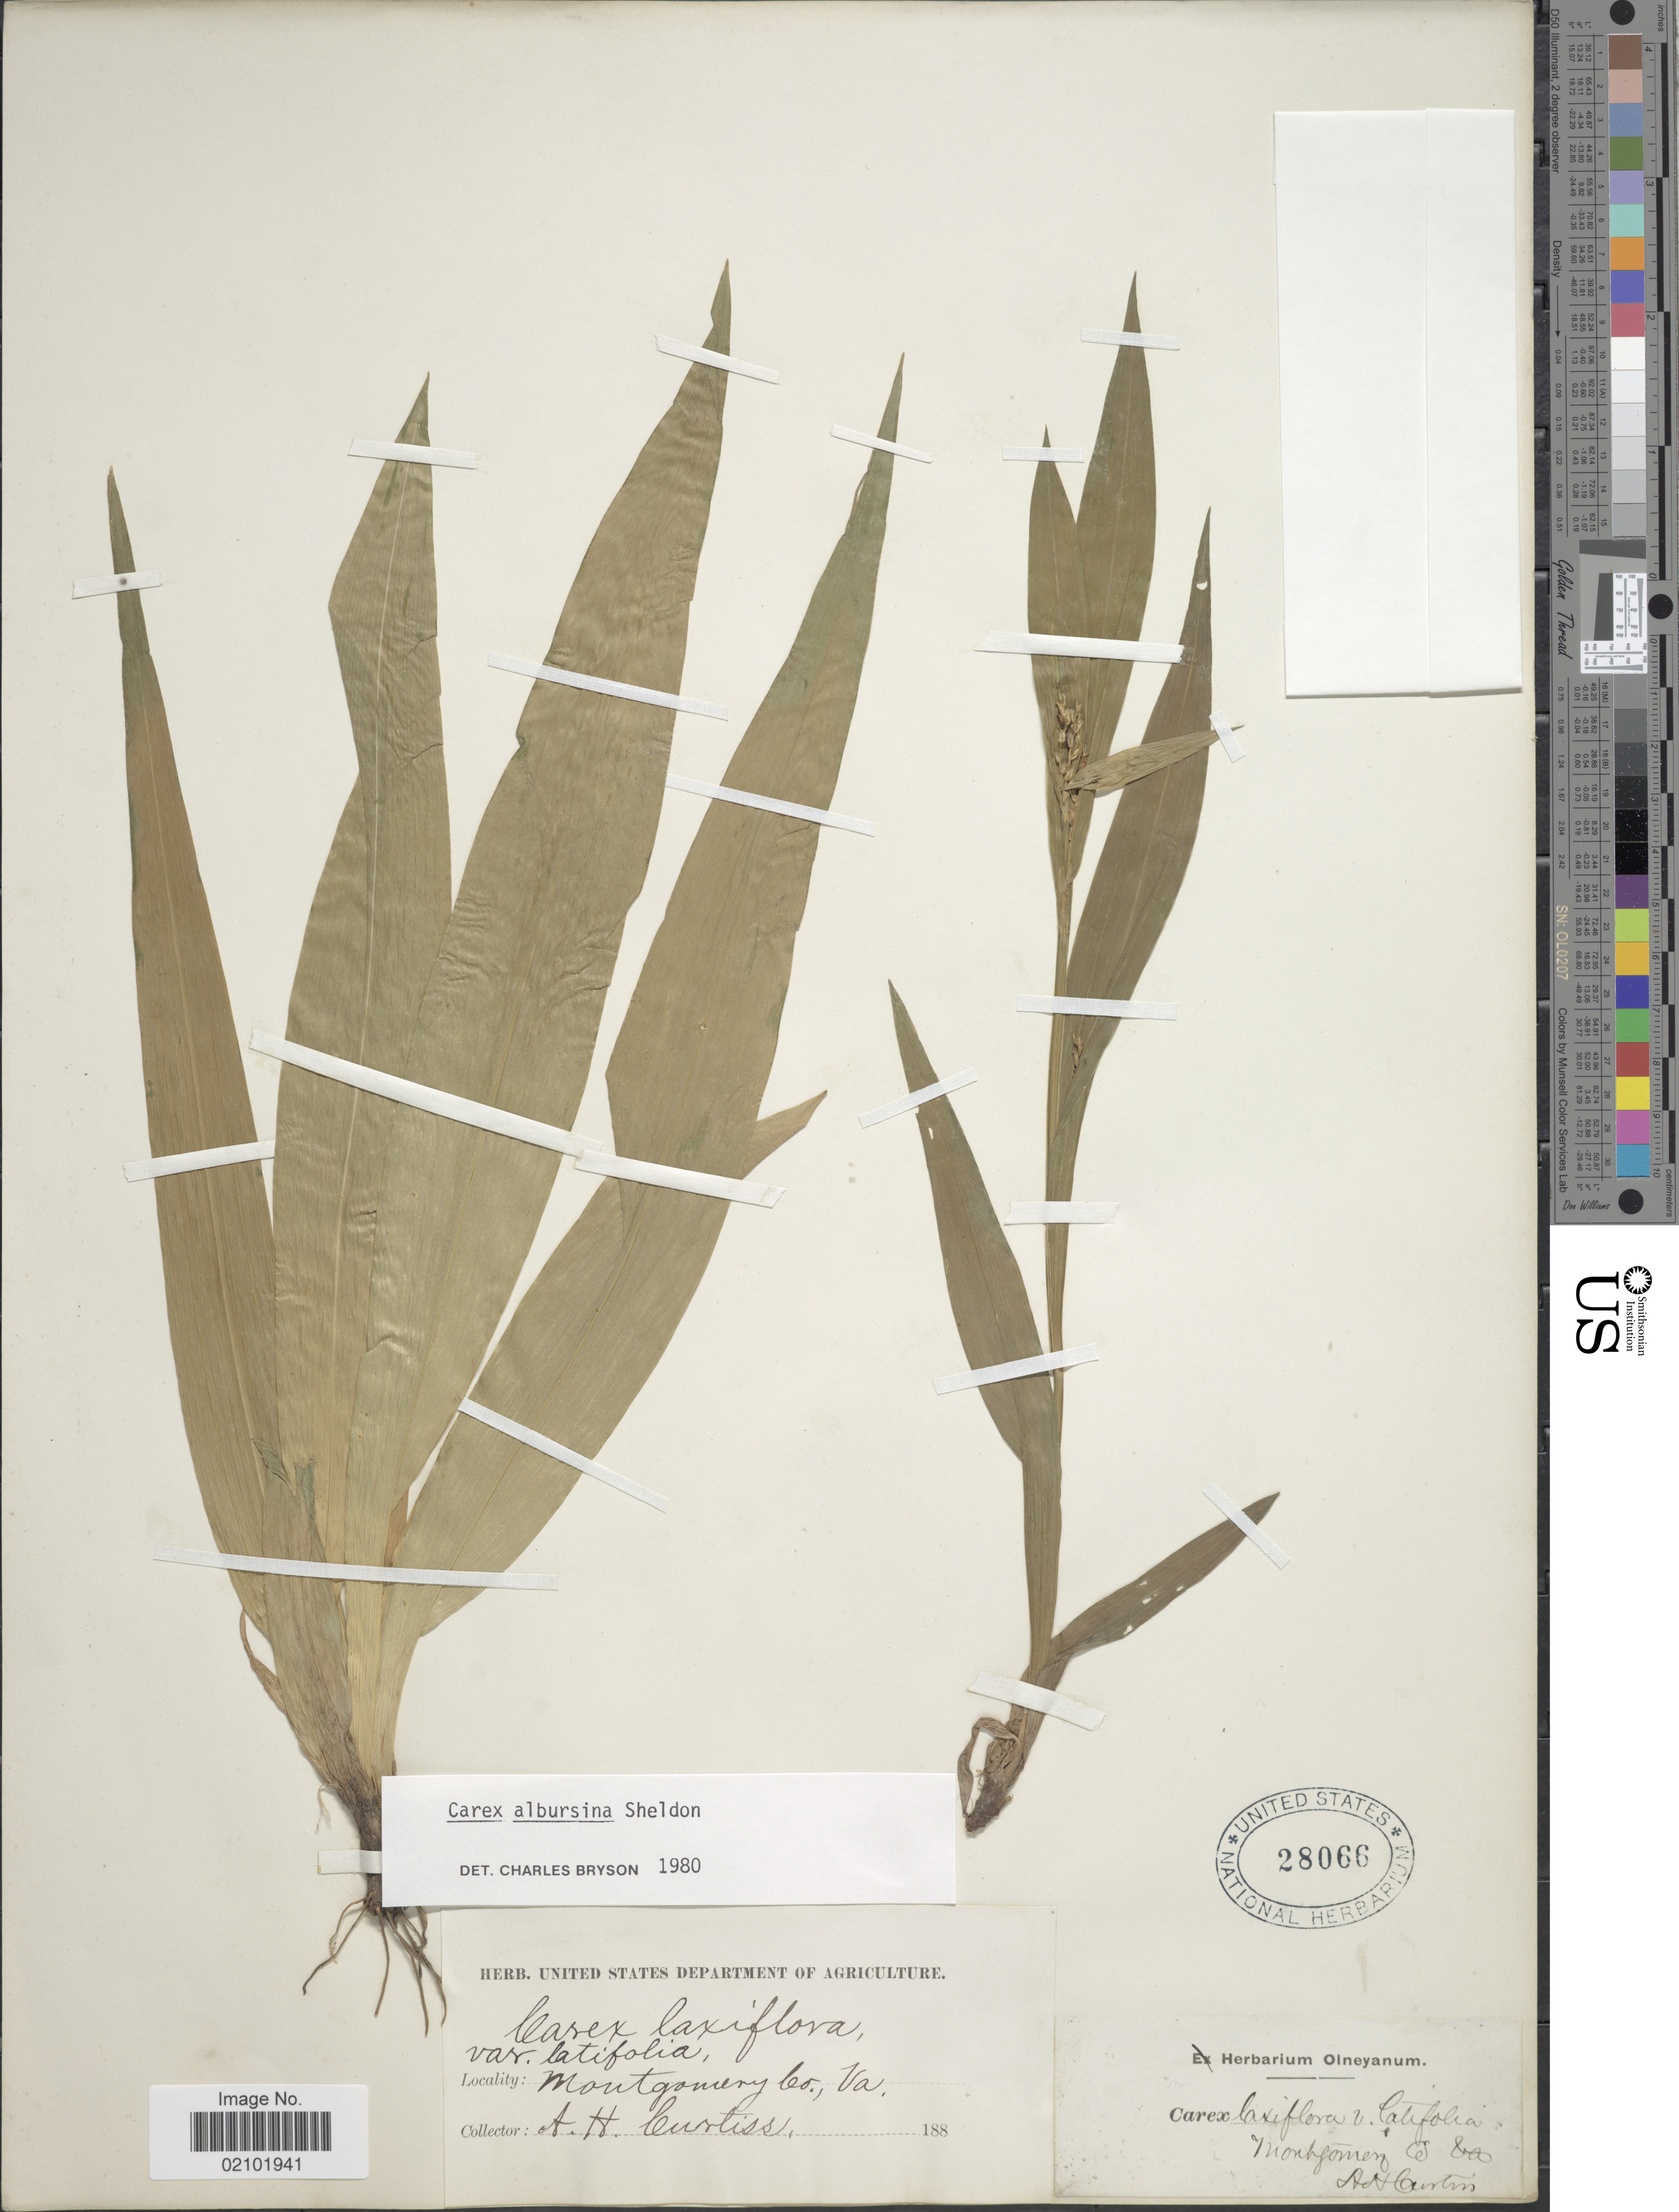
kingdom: Plantae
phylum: Tracheophyta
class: Liliopsida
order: Poales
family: Cyperaceae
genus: Carex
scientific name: Carex albursina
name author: E. Sheld.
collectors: A. H. Curtiss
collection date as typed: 188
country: United States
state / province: Virginia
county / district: Montgomery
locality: Montgomery Co.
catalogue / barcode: US 28066